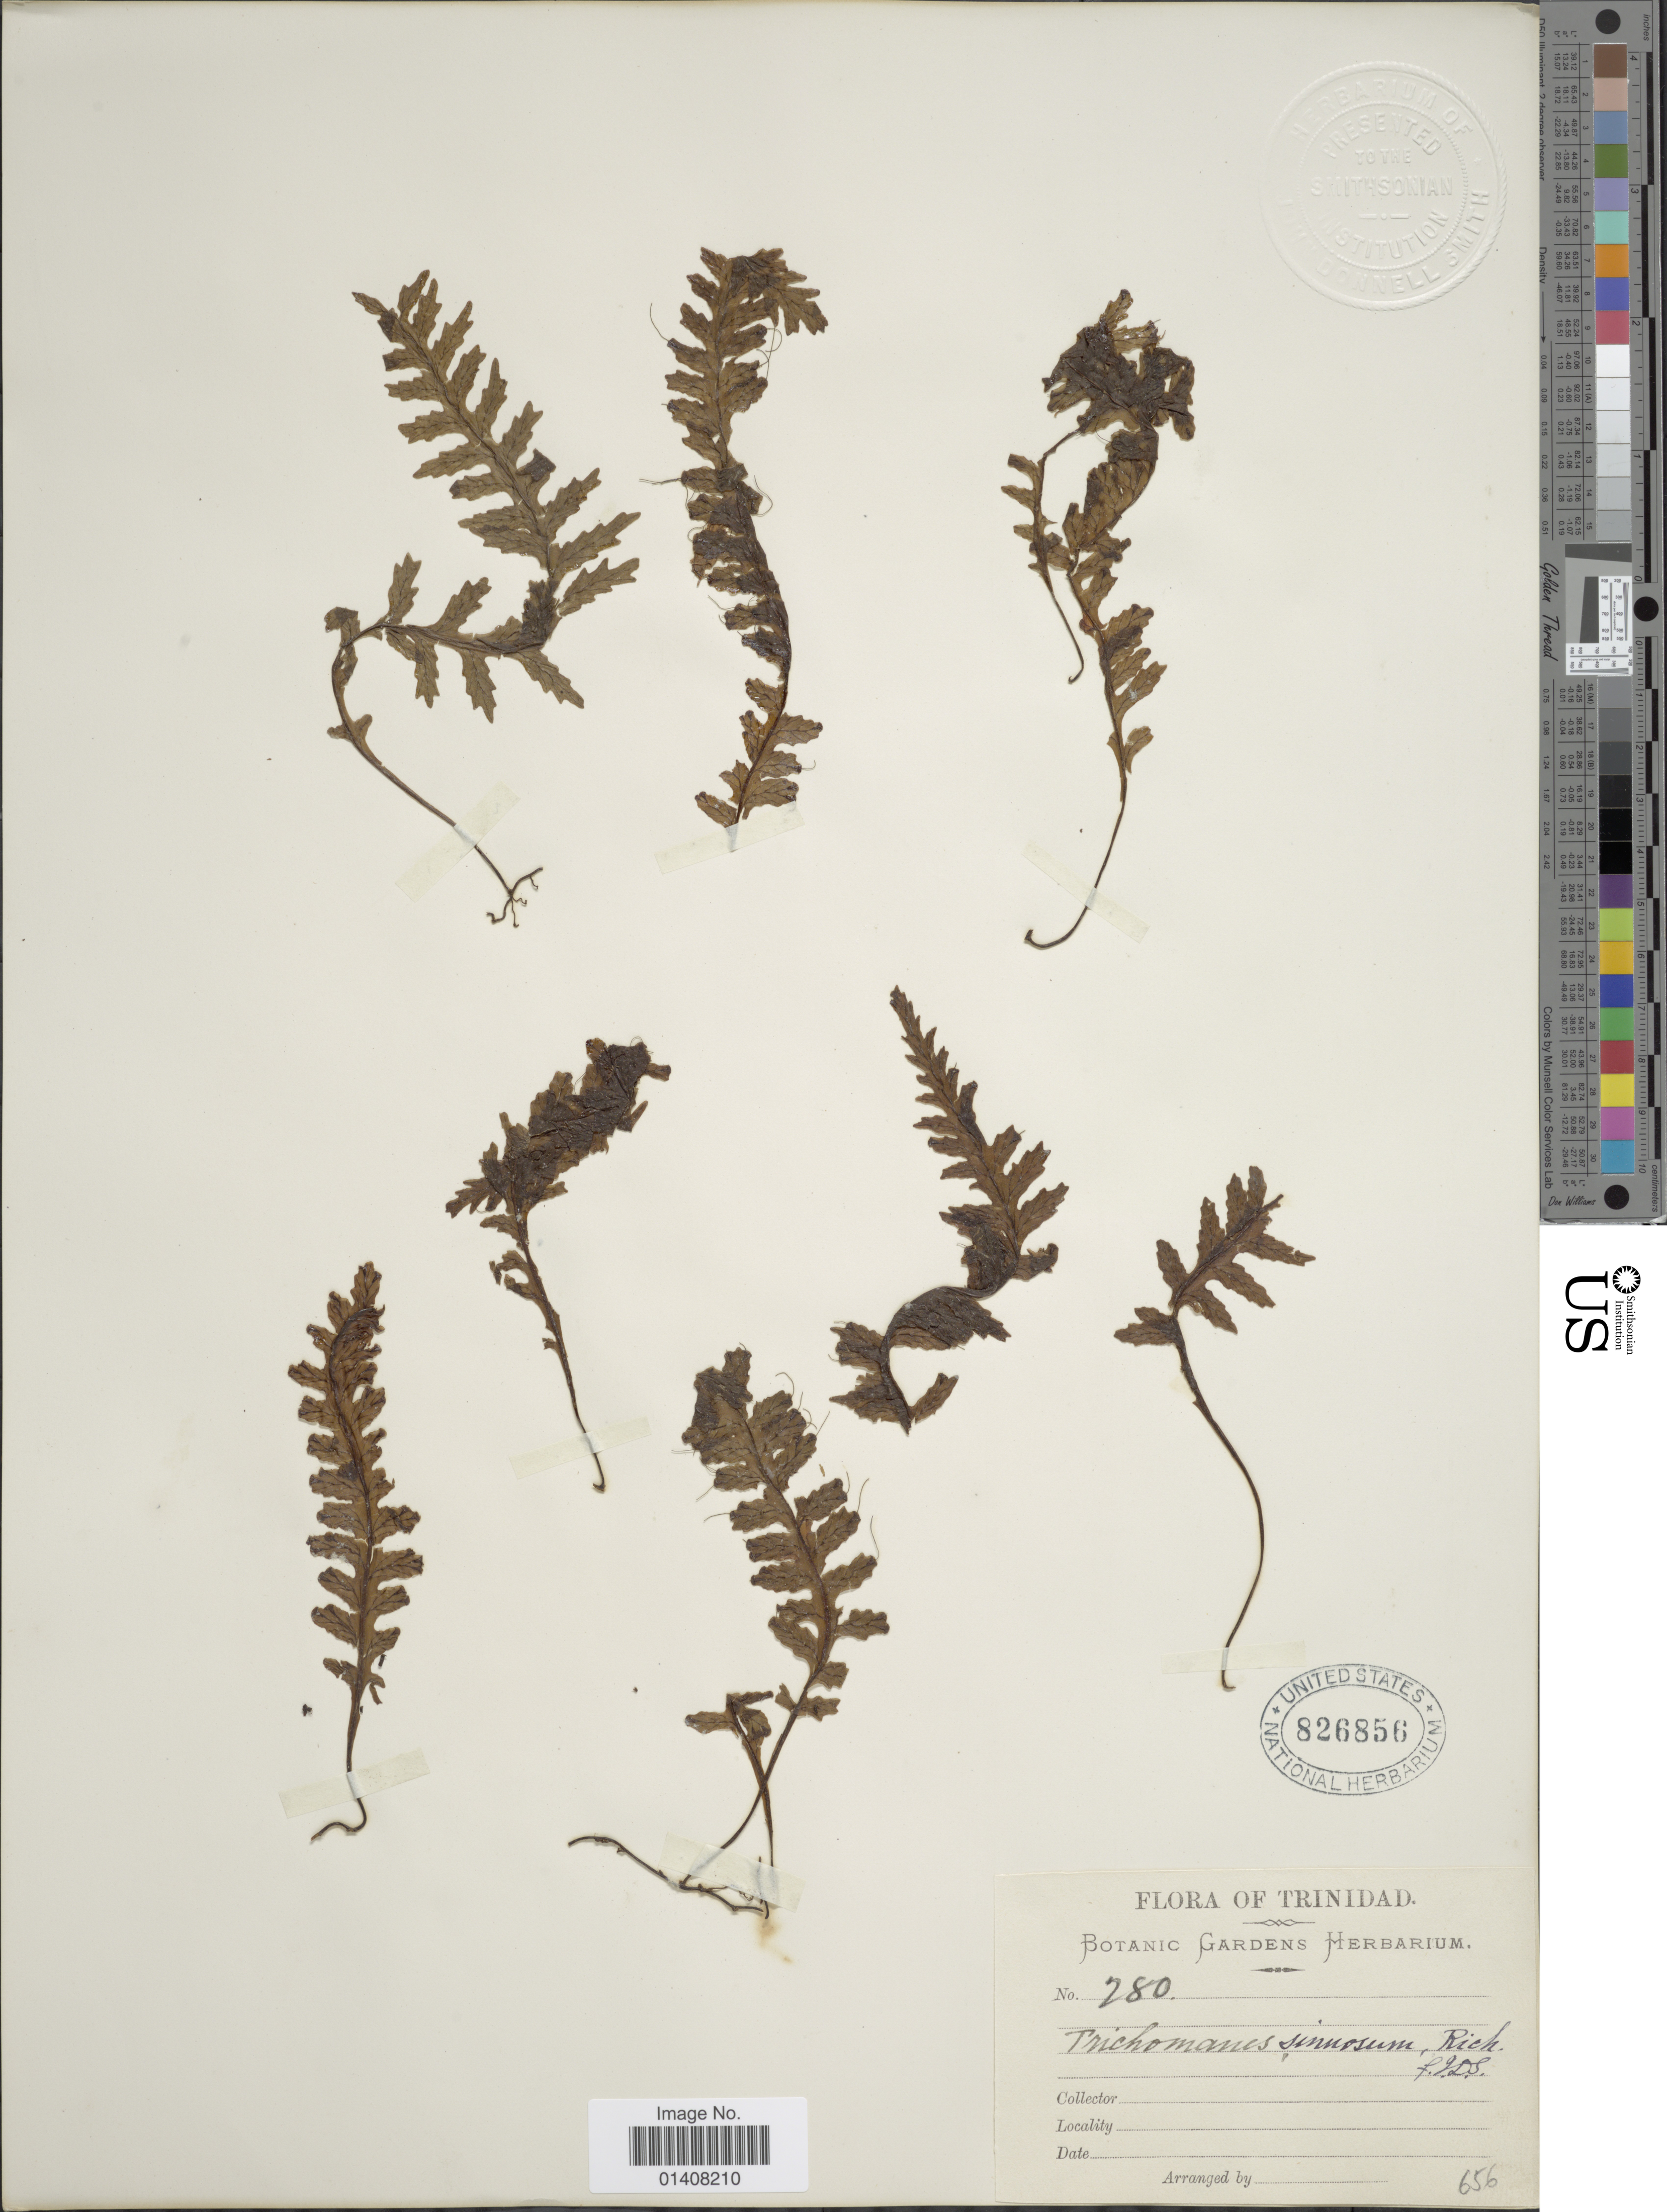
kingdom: Plantae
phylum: Tracheophyta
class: Polypodiopsida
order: Hymenophyllales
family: Hymenophyllaceae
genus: Trichomanes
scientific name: Trichomanes polypodioides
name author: L.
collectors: ex herb. Botanic Gardens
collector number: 280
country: Trinidad and Tobago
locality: Trinidad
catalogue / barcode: US 826856